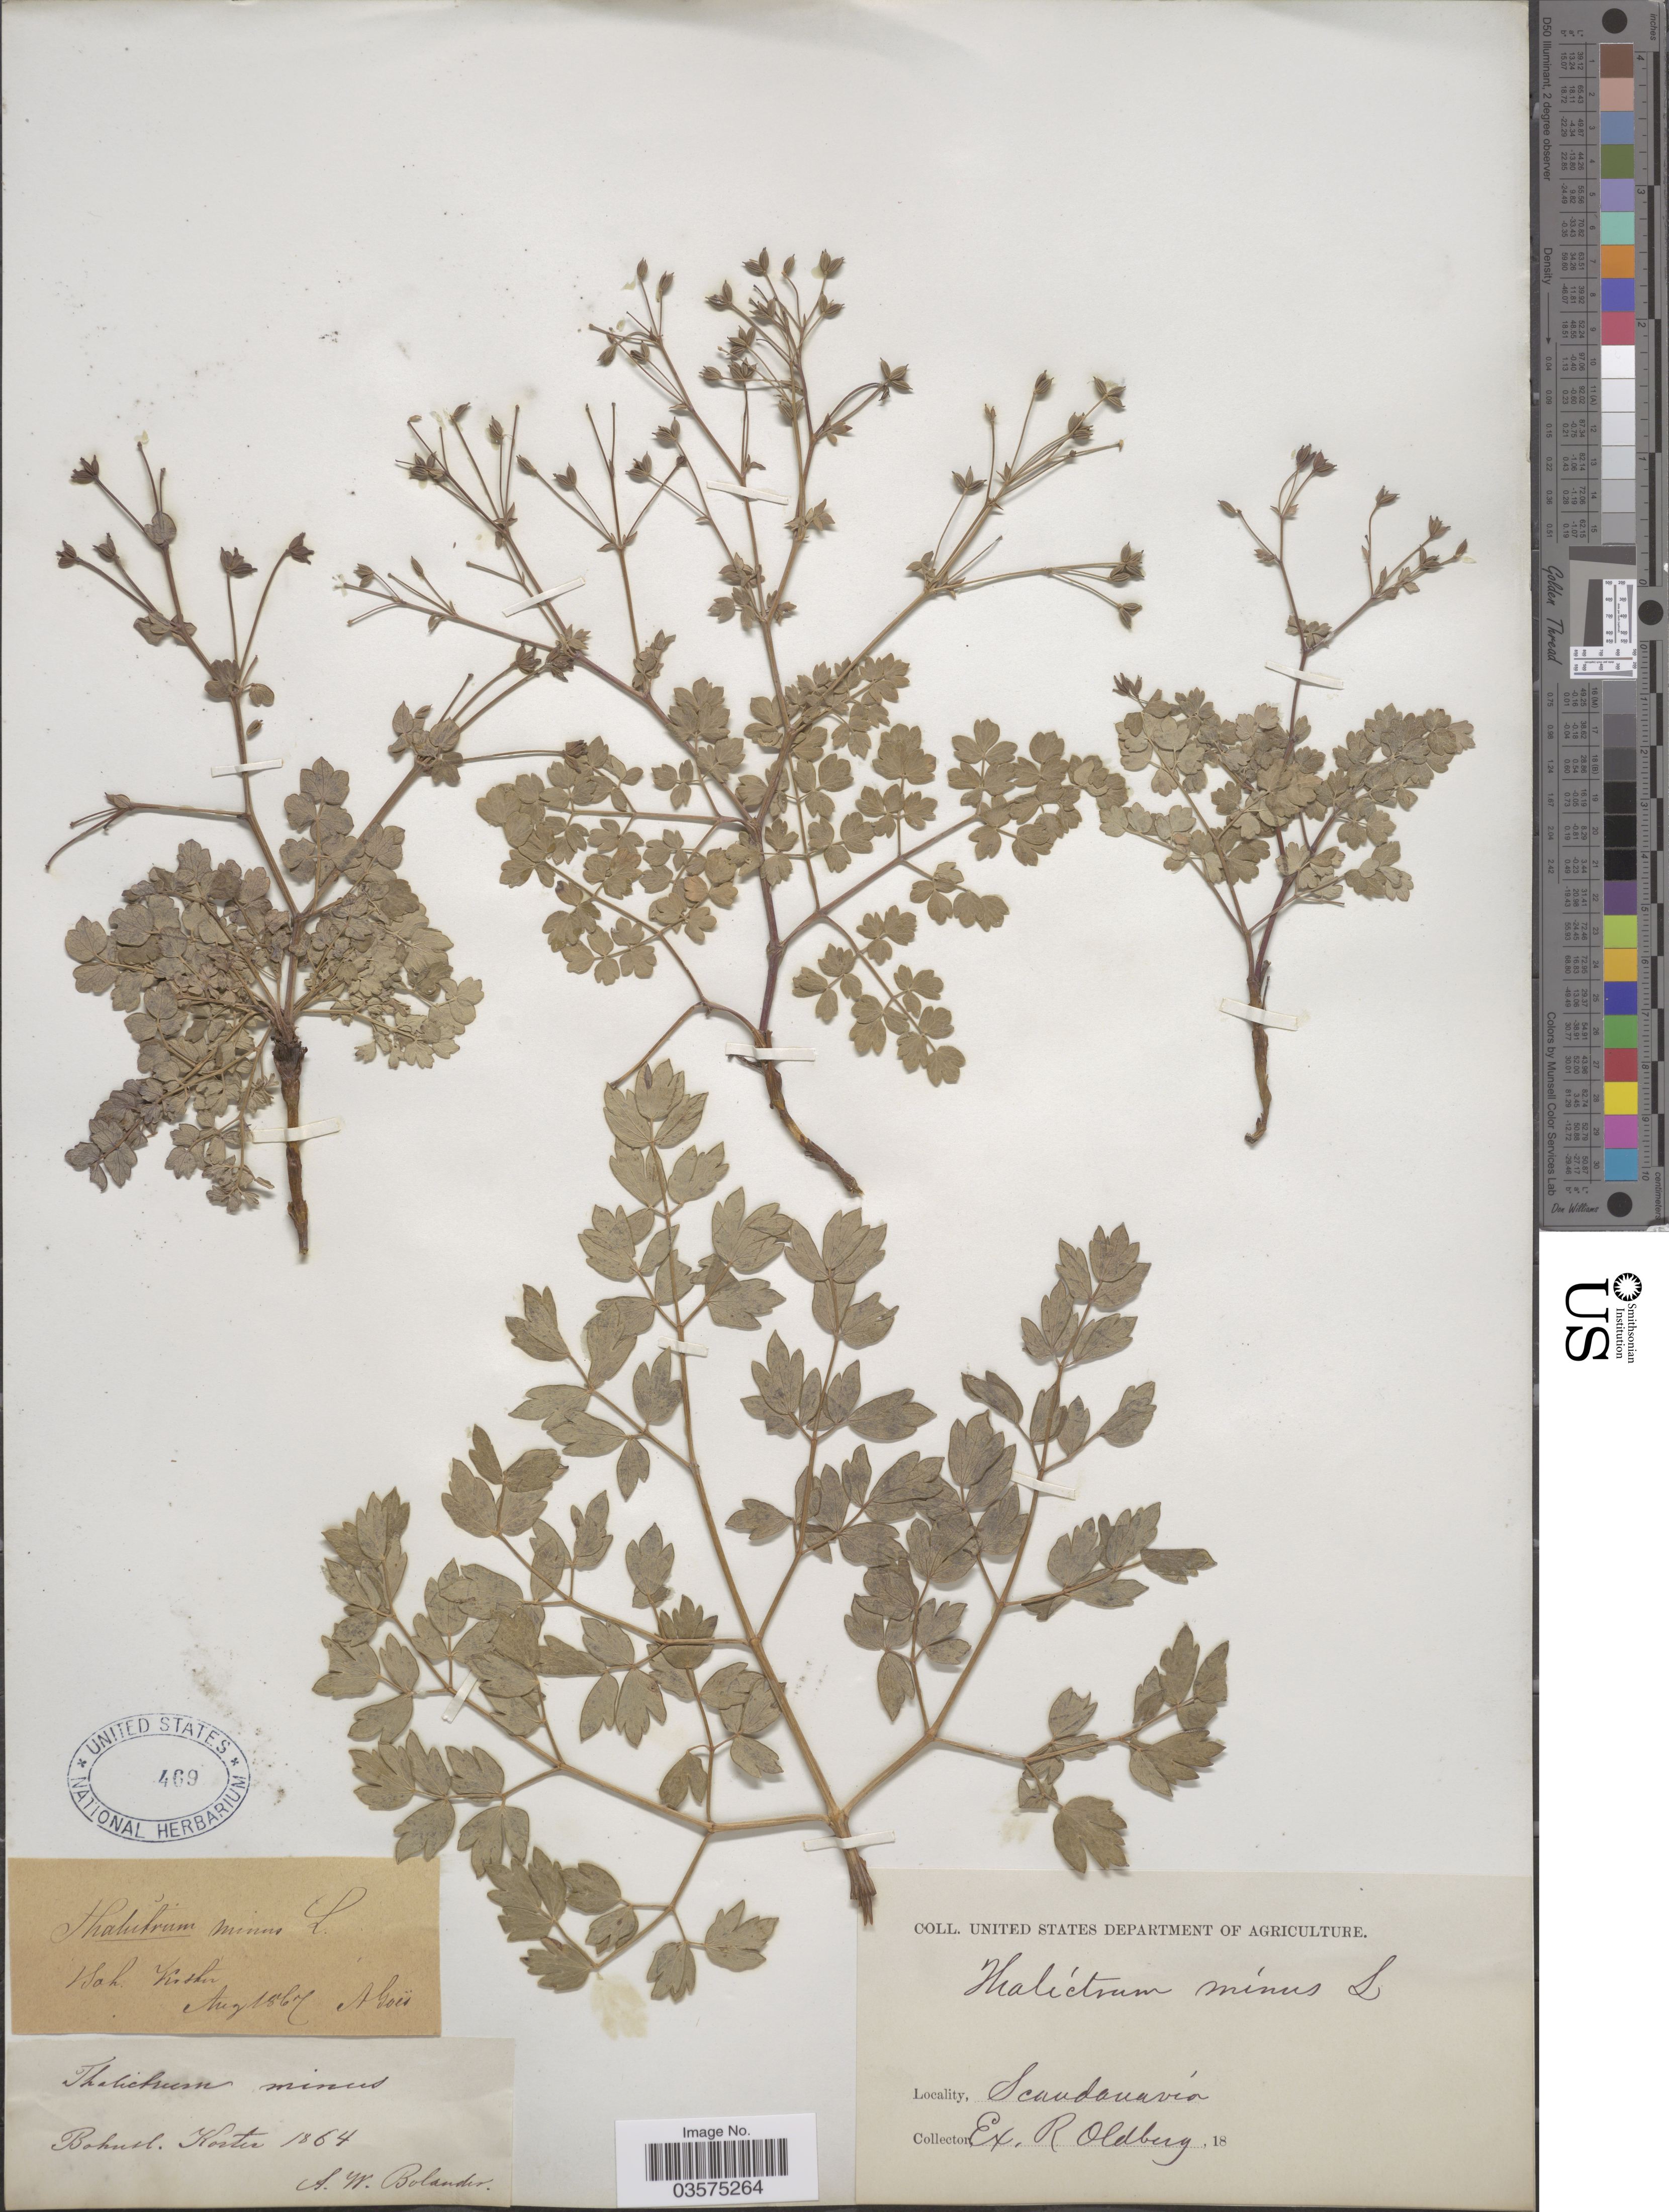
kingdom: Plantae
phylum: Tracheophyta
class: Magnoliopsida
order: Ranunculales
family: Ranunculaceae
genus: Thalictrum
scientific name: Thalictrum minus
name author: L.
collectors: A. Bolander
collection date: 1864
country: Sweden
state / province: Västra Götaland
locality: Bohusl. Koster.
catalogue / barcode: US 469-2